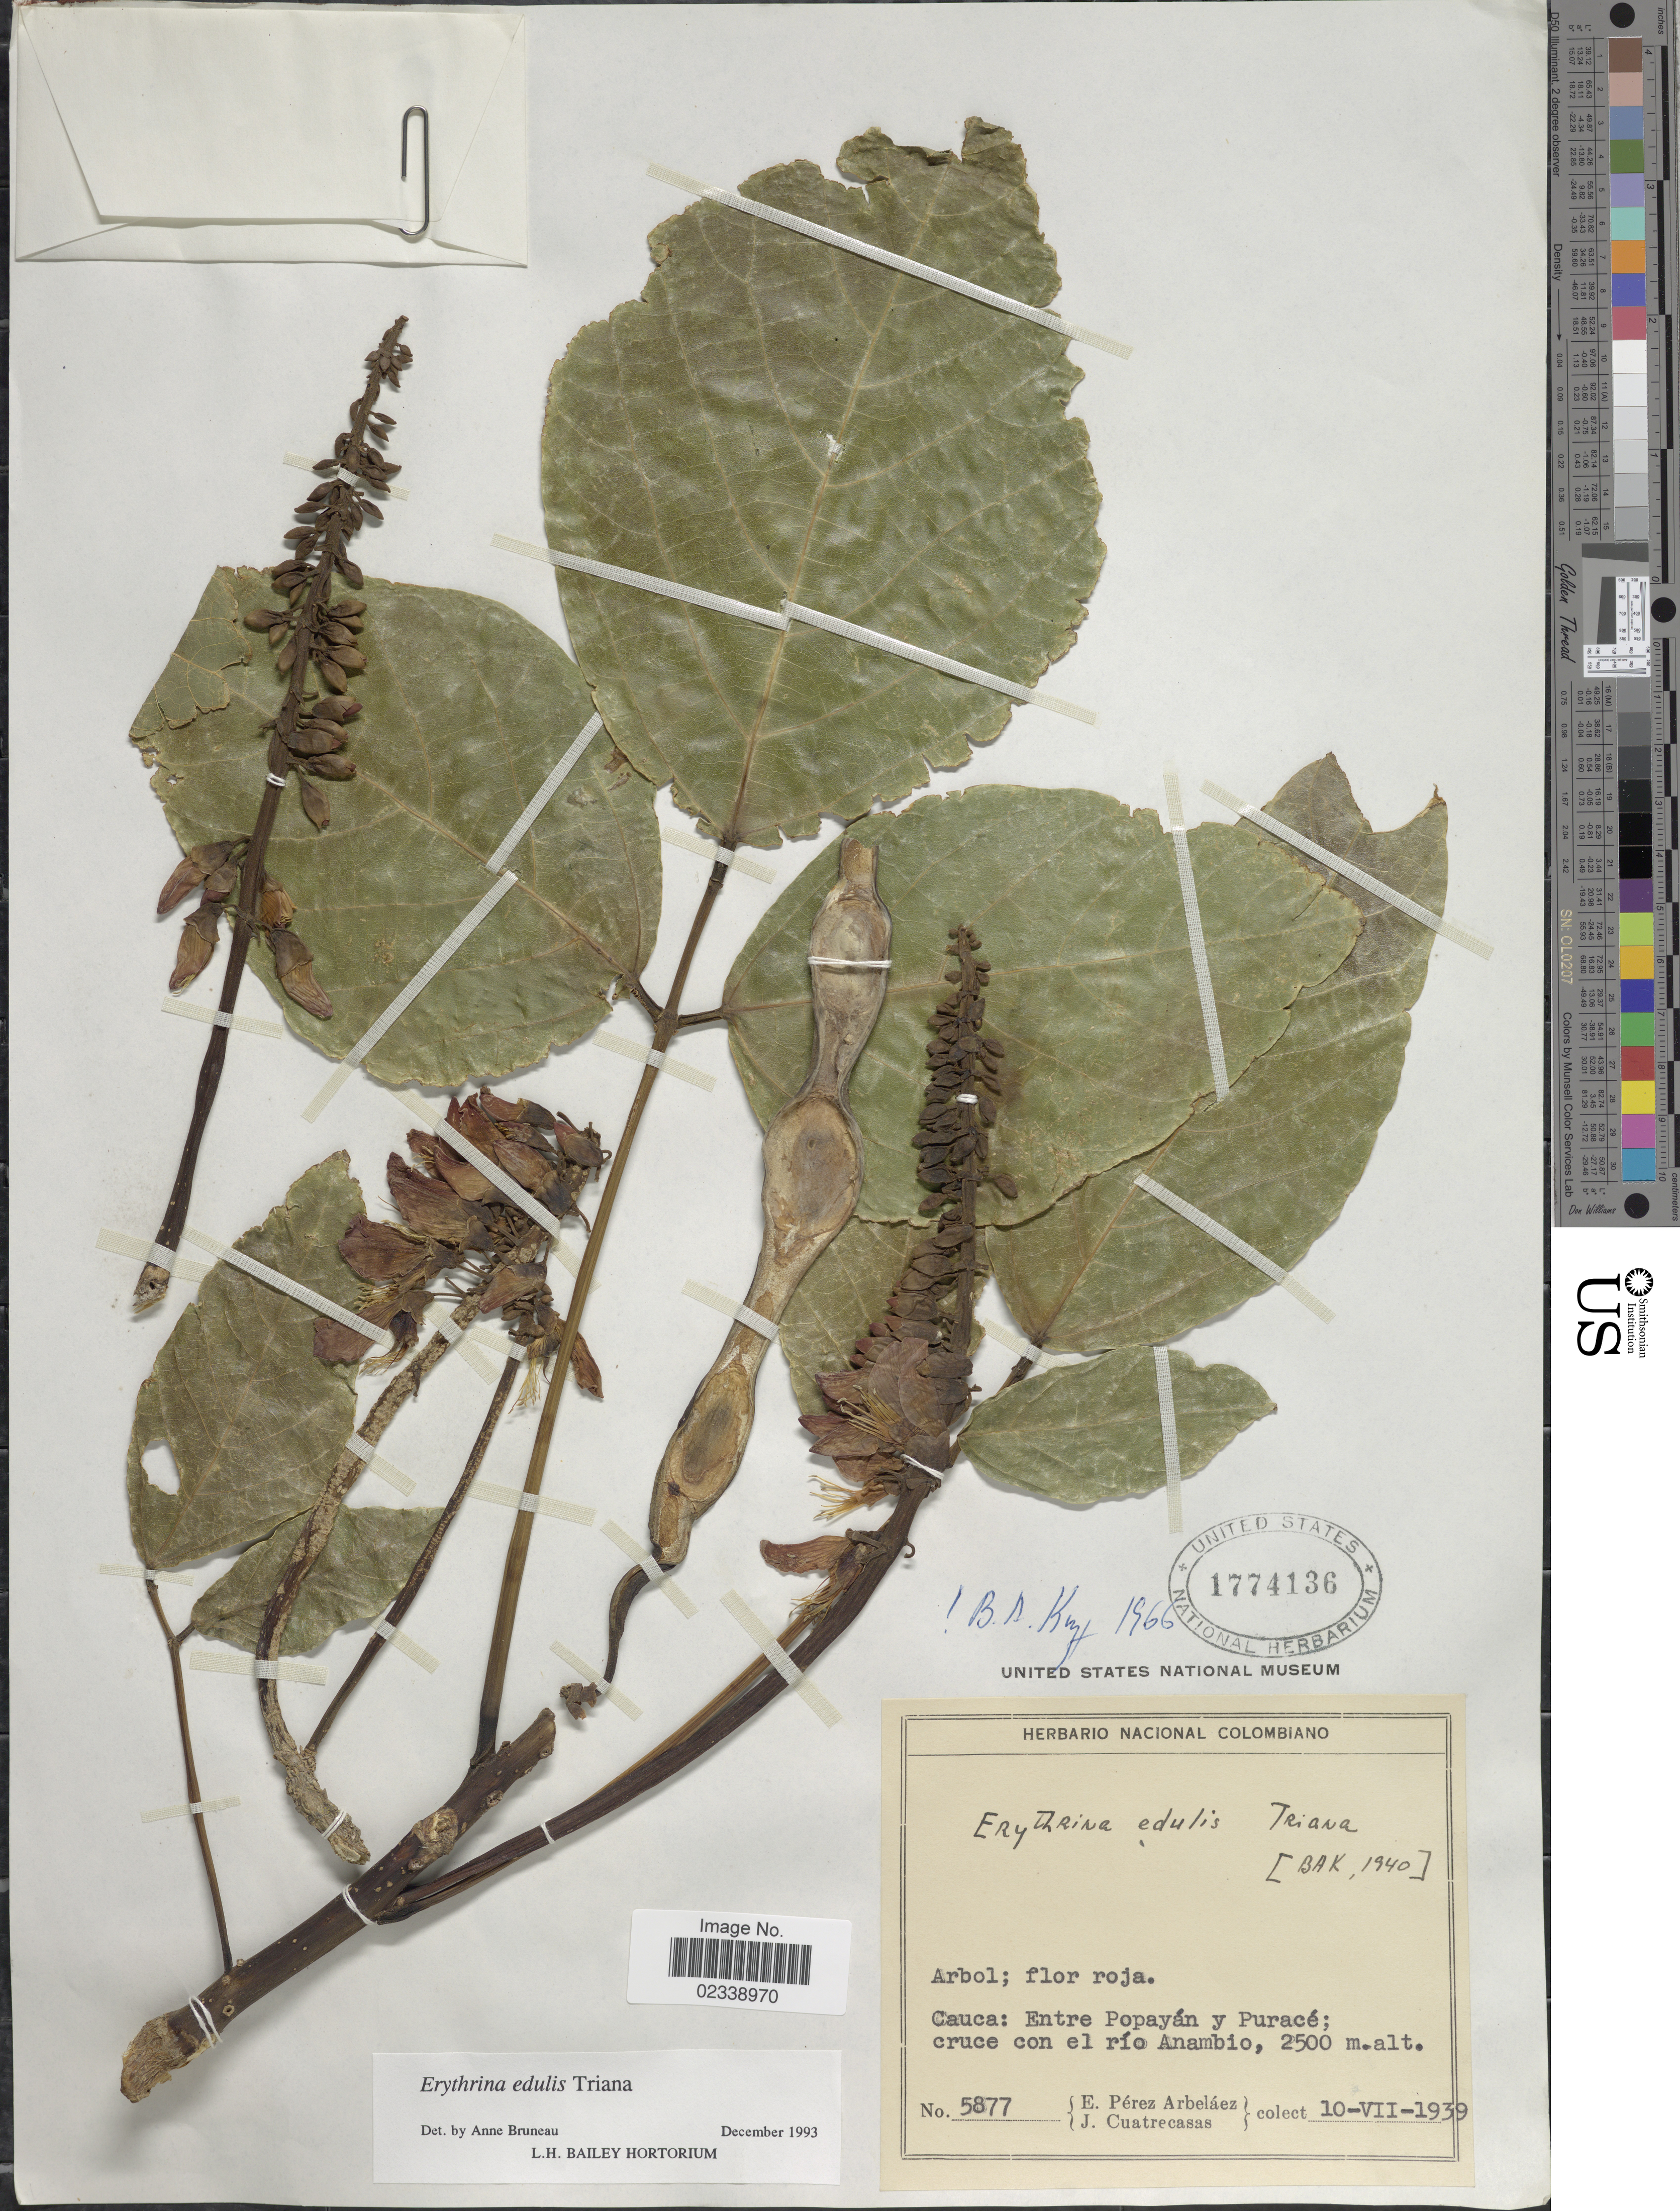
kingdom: Plantae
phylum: Tracheophyta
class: Magnoliopsida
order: Fabales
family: Fabaceae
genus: Erythrina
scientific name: Erythrina edulis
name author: Triana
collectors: E. Pérez Arbeláez & J. Cuatrecasas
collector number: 5877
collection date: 1939-07-10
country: Colombia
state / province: Cauca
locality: Entre Popayan y Purace; cruce con el rio Anambio.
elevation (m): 2500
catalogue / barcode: US 1774136